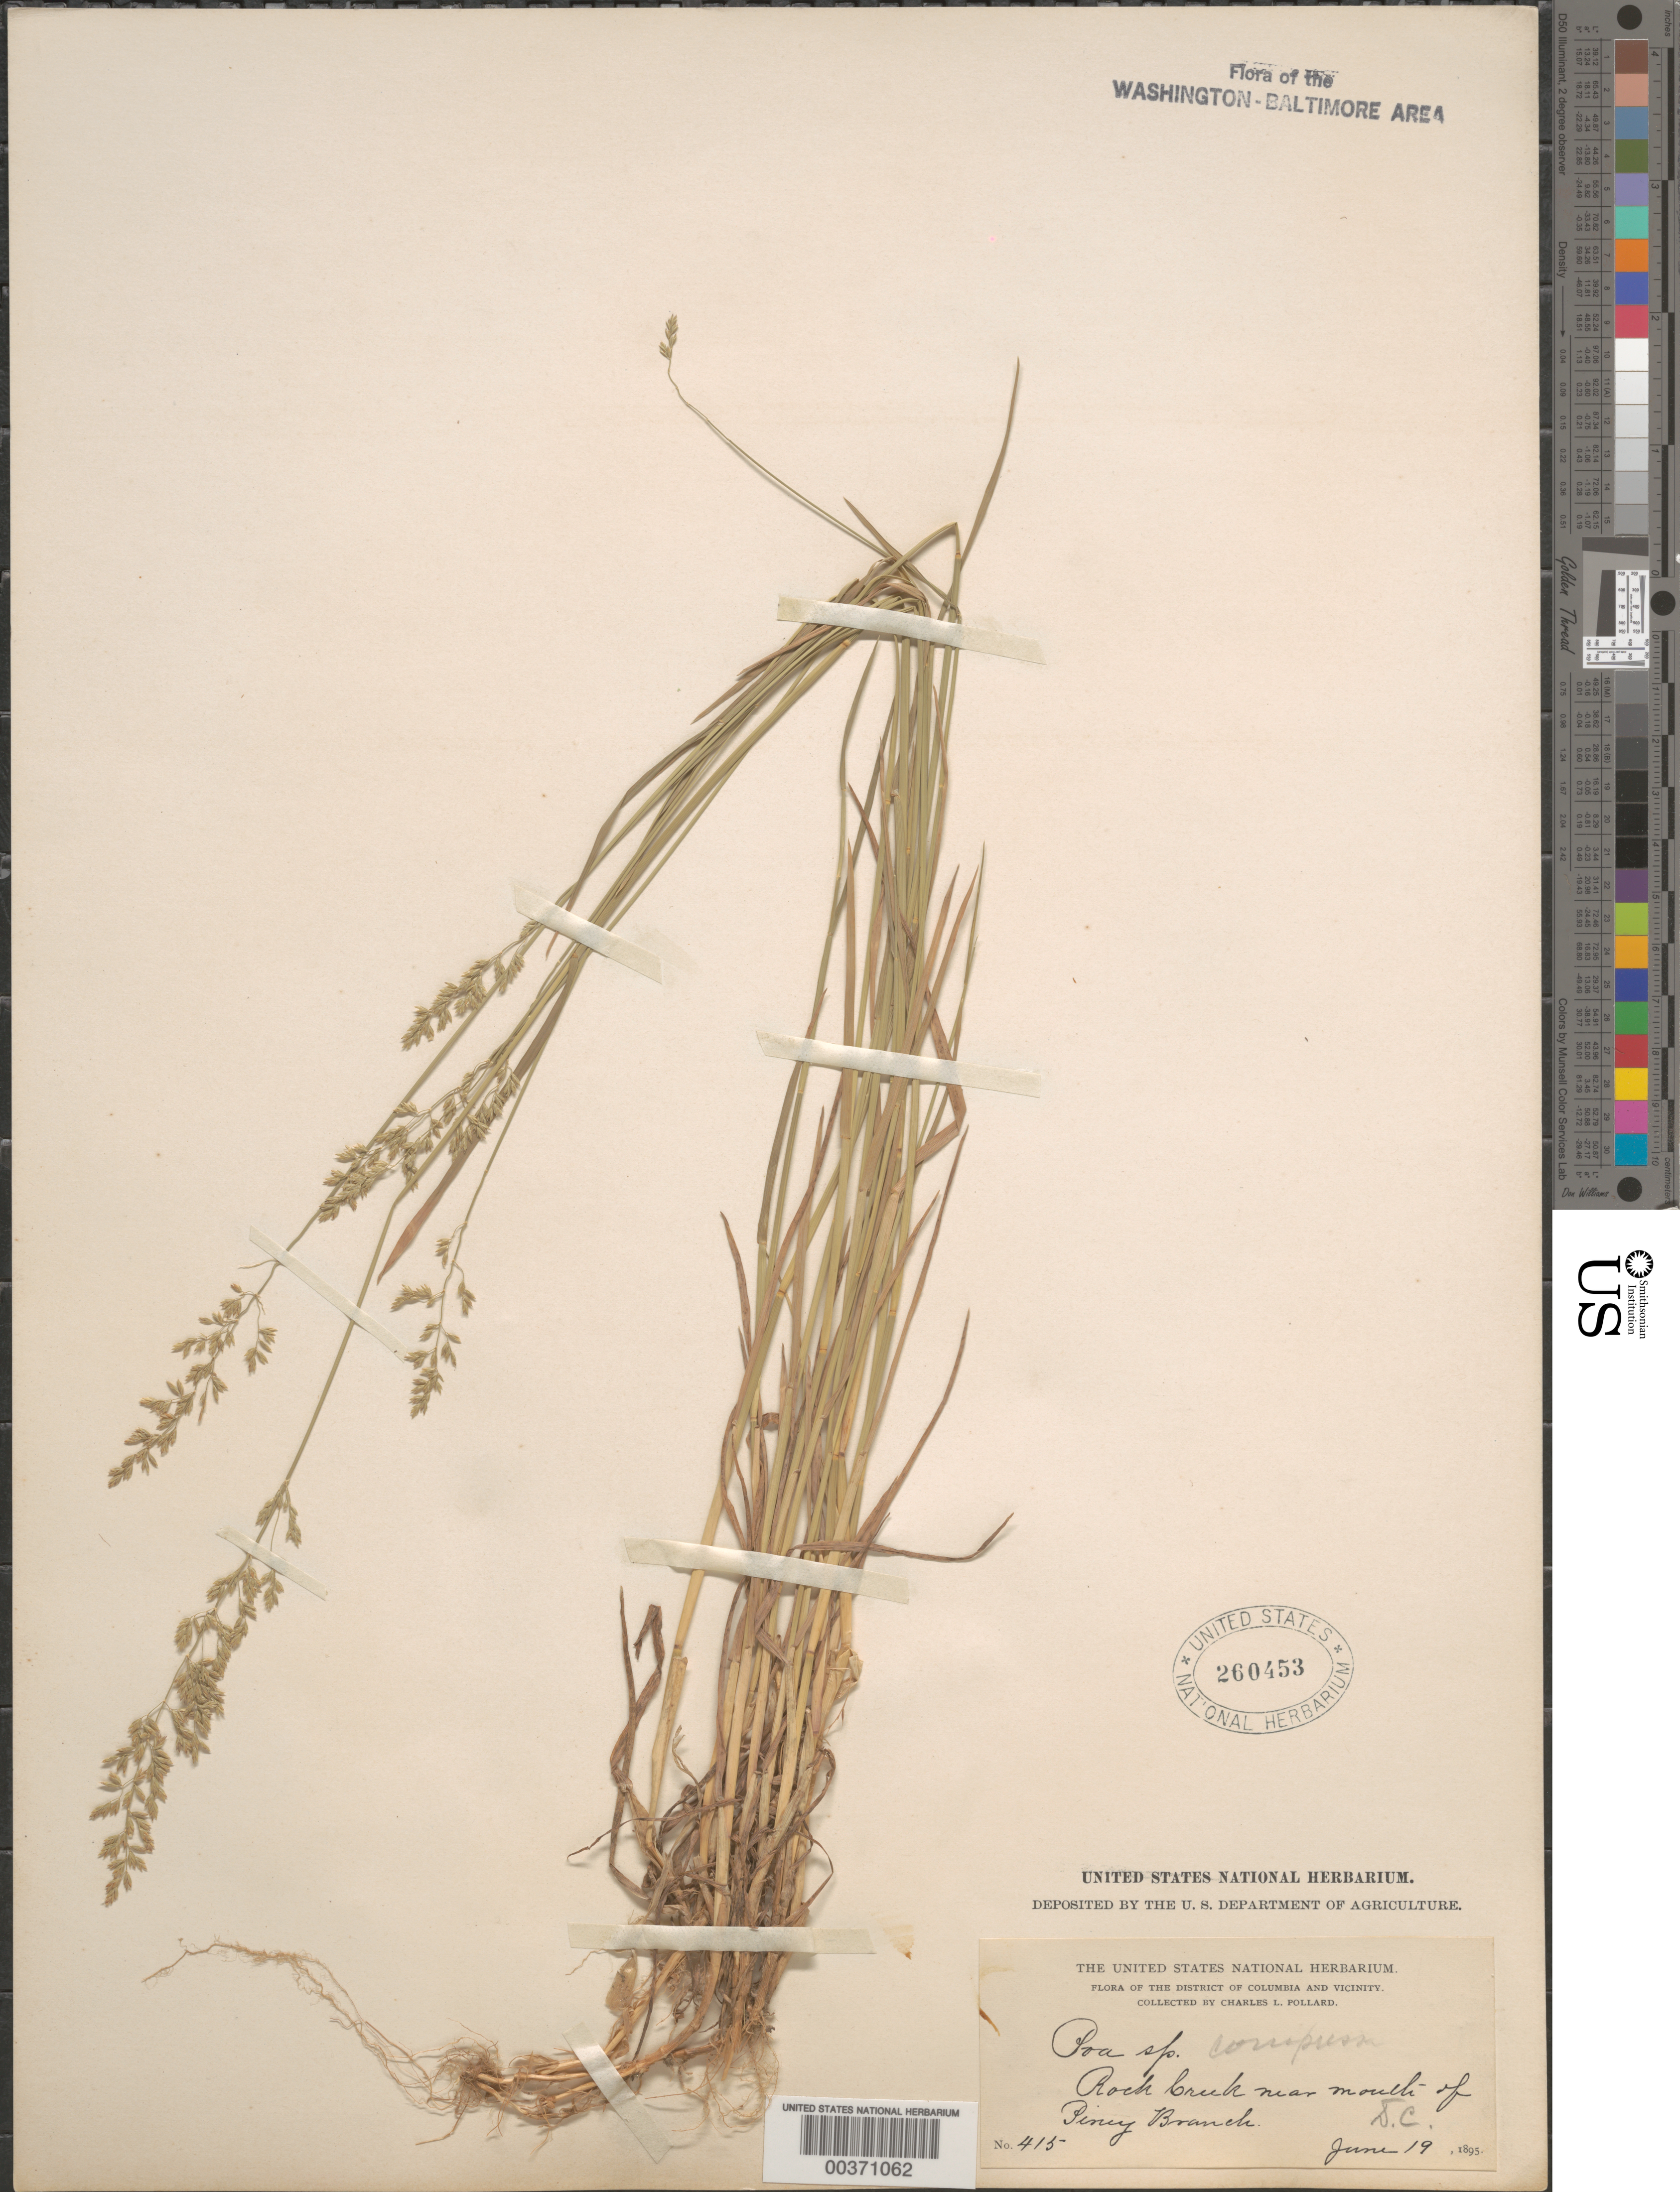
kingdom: Plantae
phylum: Tracheophyta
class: Liliopsida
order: Poales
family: Poaceae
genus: Poa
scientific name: Poa compressa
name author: L.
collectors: C. L. Pollard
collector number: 415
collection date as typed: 19 Jun 1895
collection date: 1895-06-19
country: United States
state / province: District of Columbia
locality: Rock Creek near mouth of Piney Branch Rock Creek Park and Vicinity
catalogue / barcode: US 260453